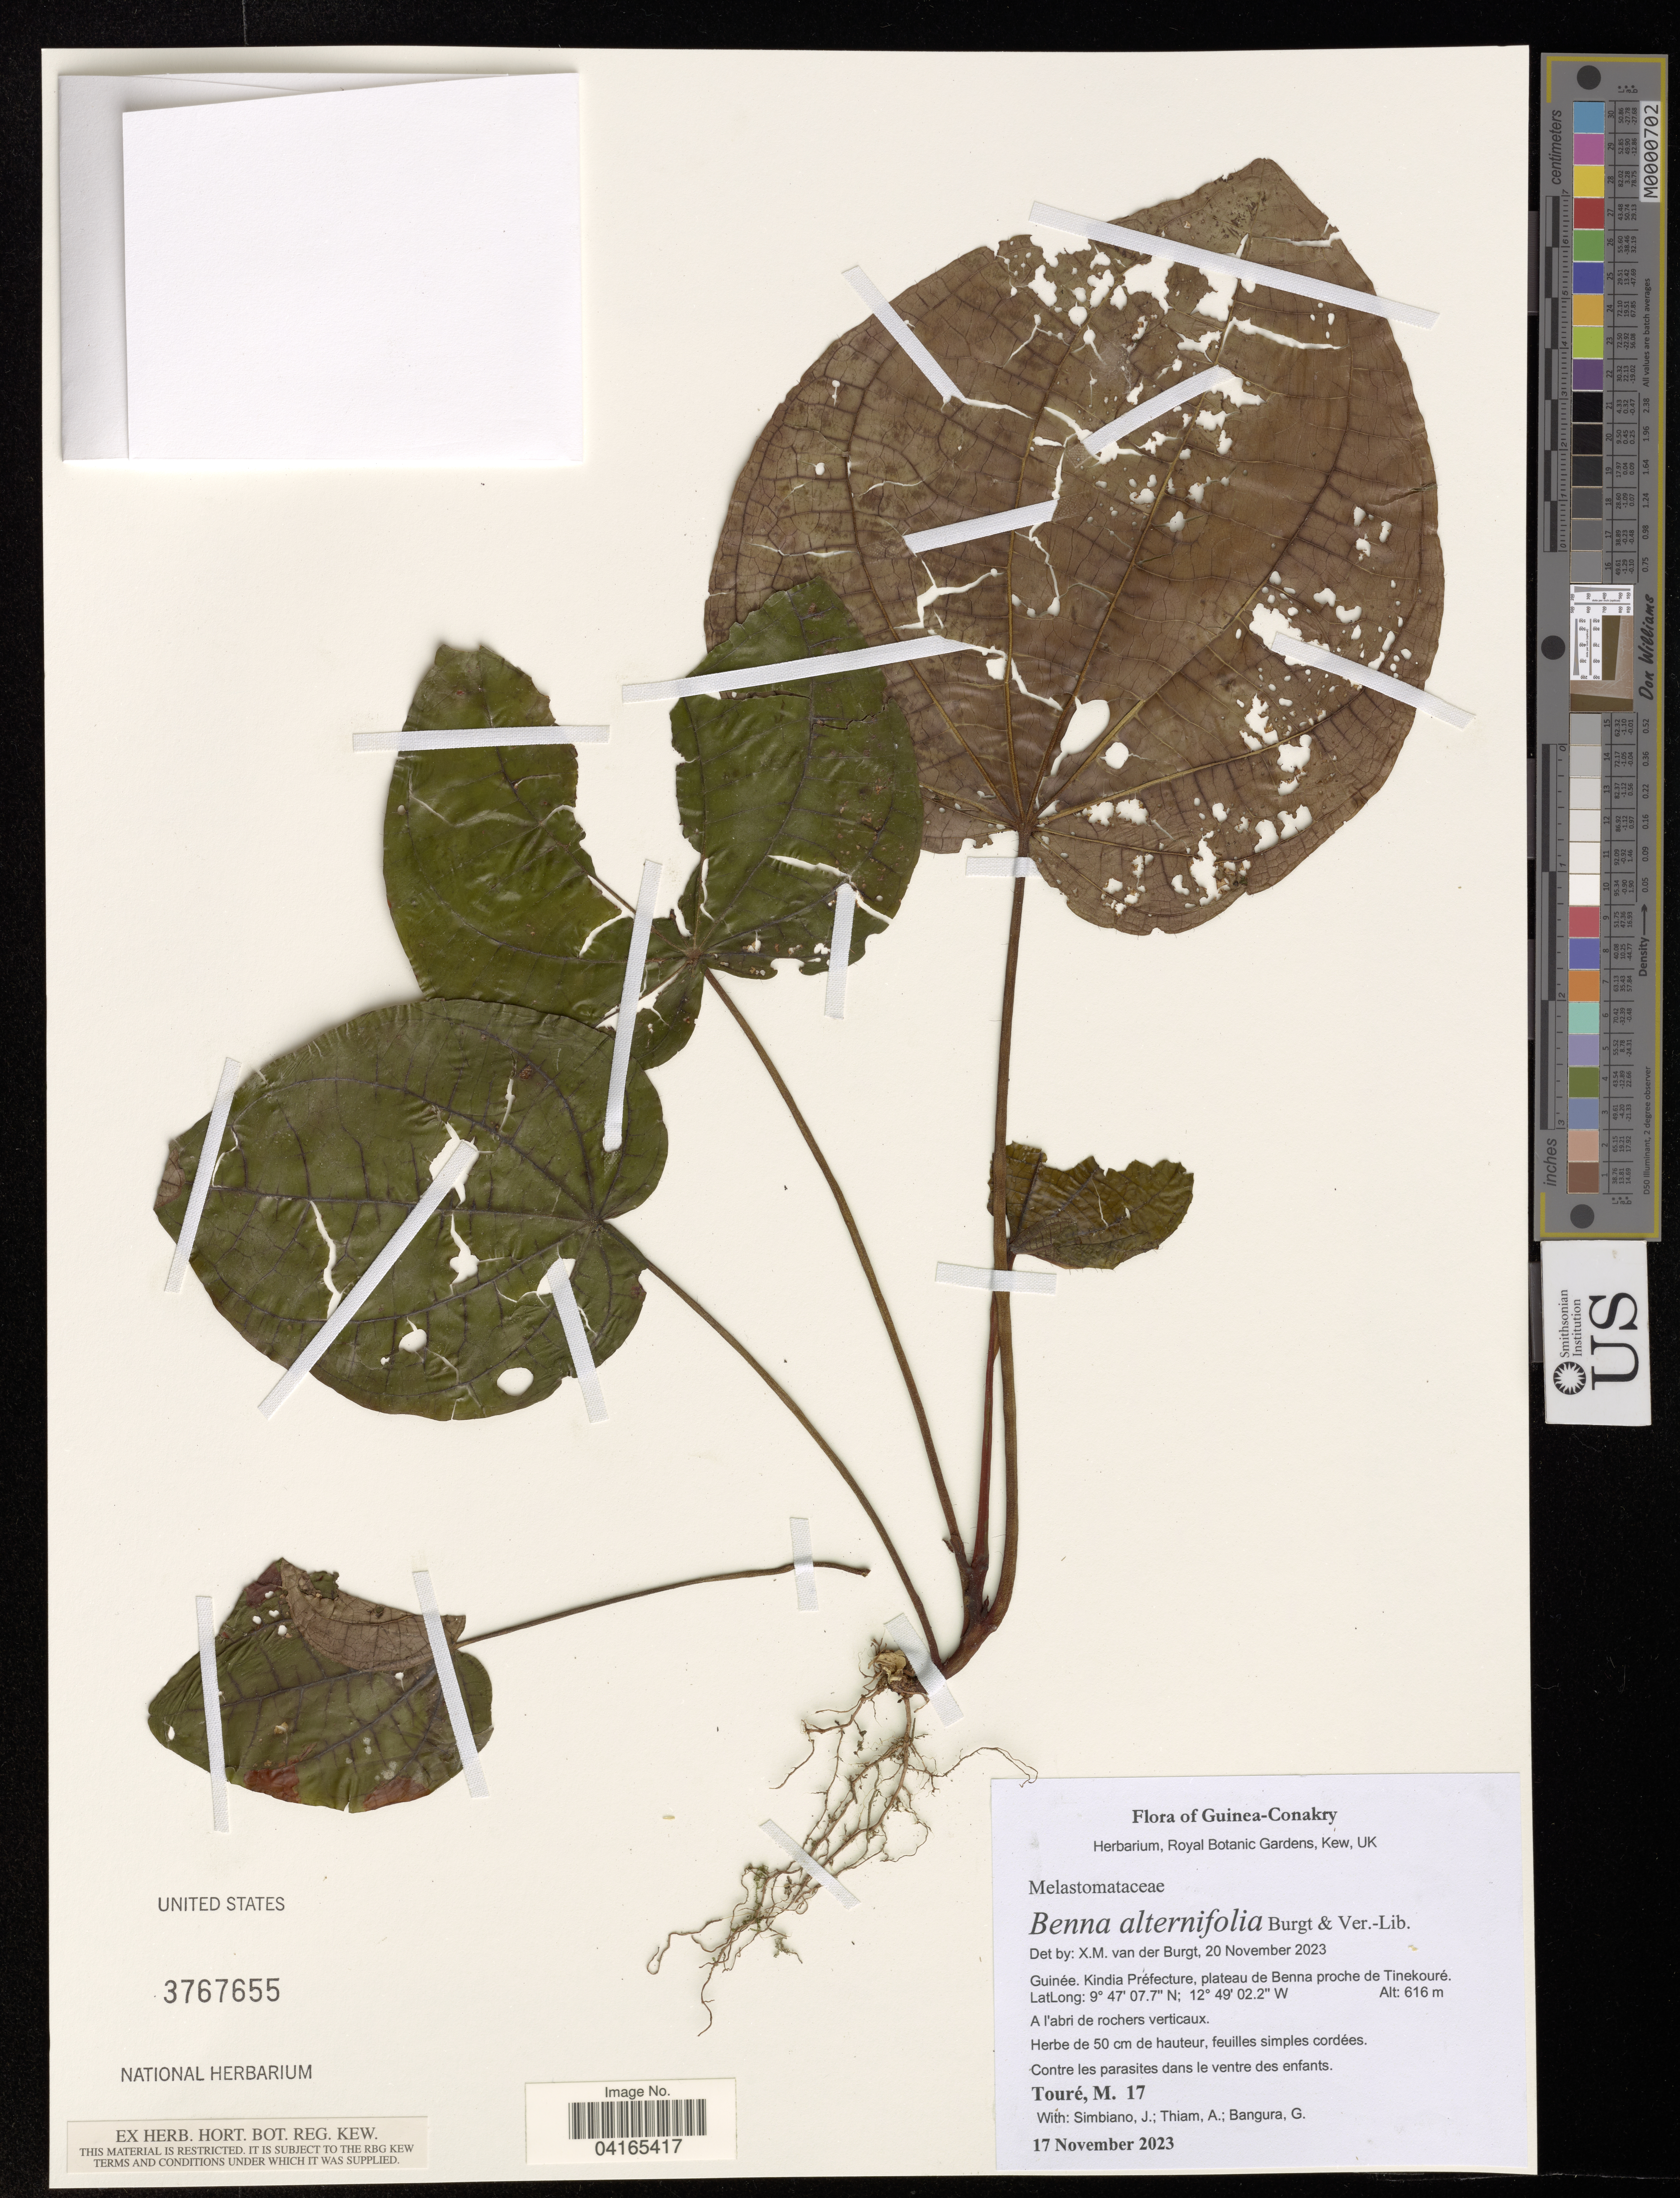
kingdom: Plantae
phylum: Tracheophyta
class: Magnoliopsida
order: Myrtales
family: Melastomataceae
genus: Benna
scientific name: Benna alternifolia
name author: Burgt & Ver.-Lib.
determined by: van der Burgt, X. M.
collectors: M. Toure, G. Bangura, A. Thiam & J. Simbiano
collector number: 17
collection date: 2023-11-17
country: Guinea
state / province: Kindia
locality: Benna Plateau near Tinekouré.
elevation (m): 616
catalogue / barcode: US 3767655